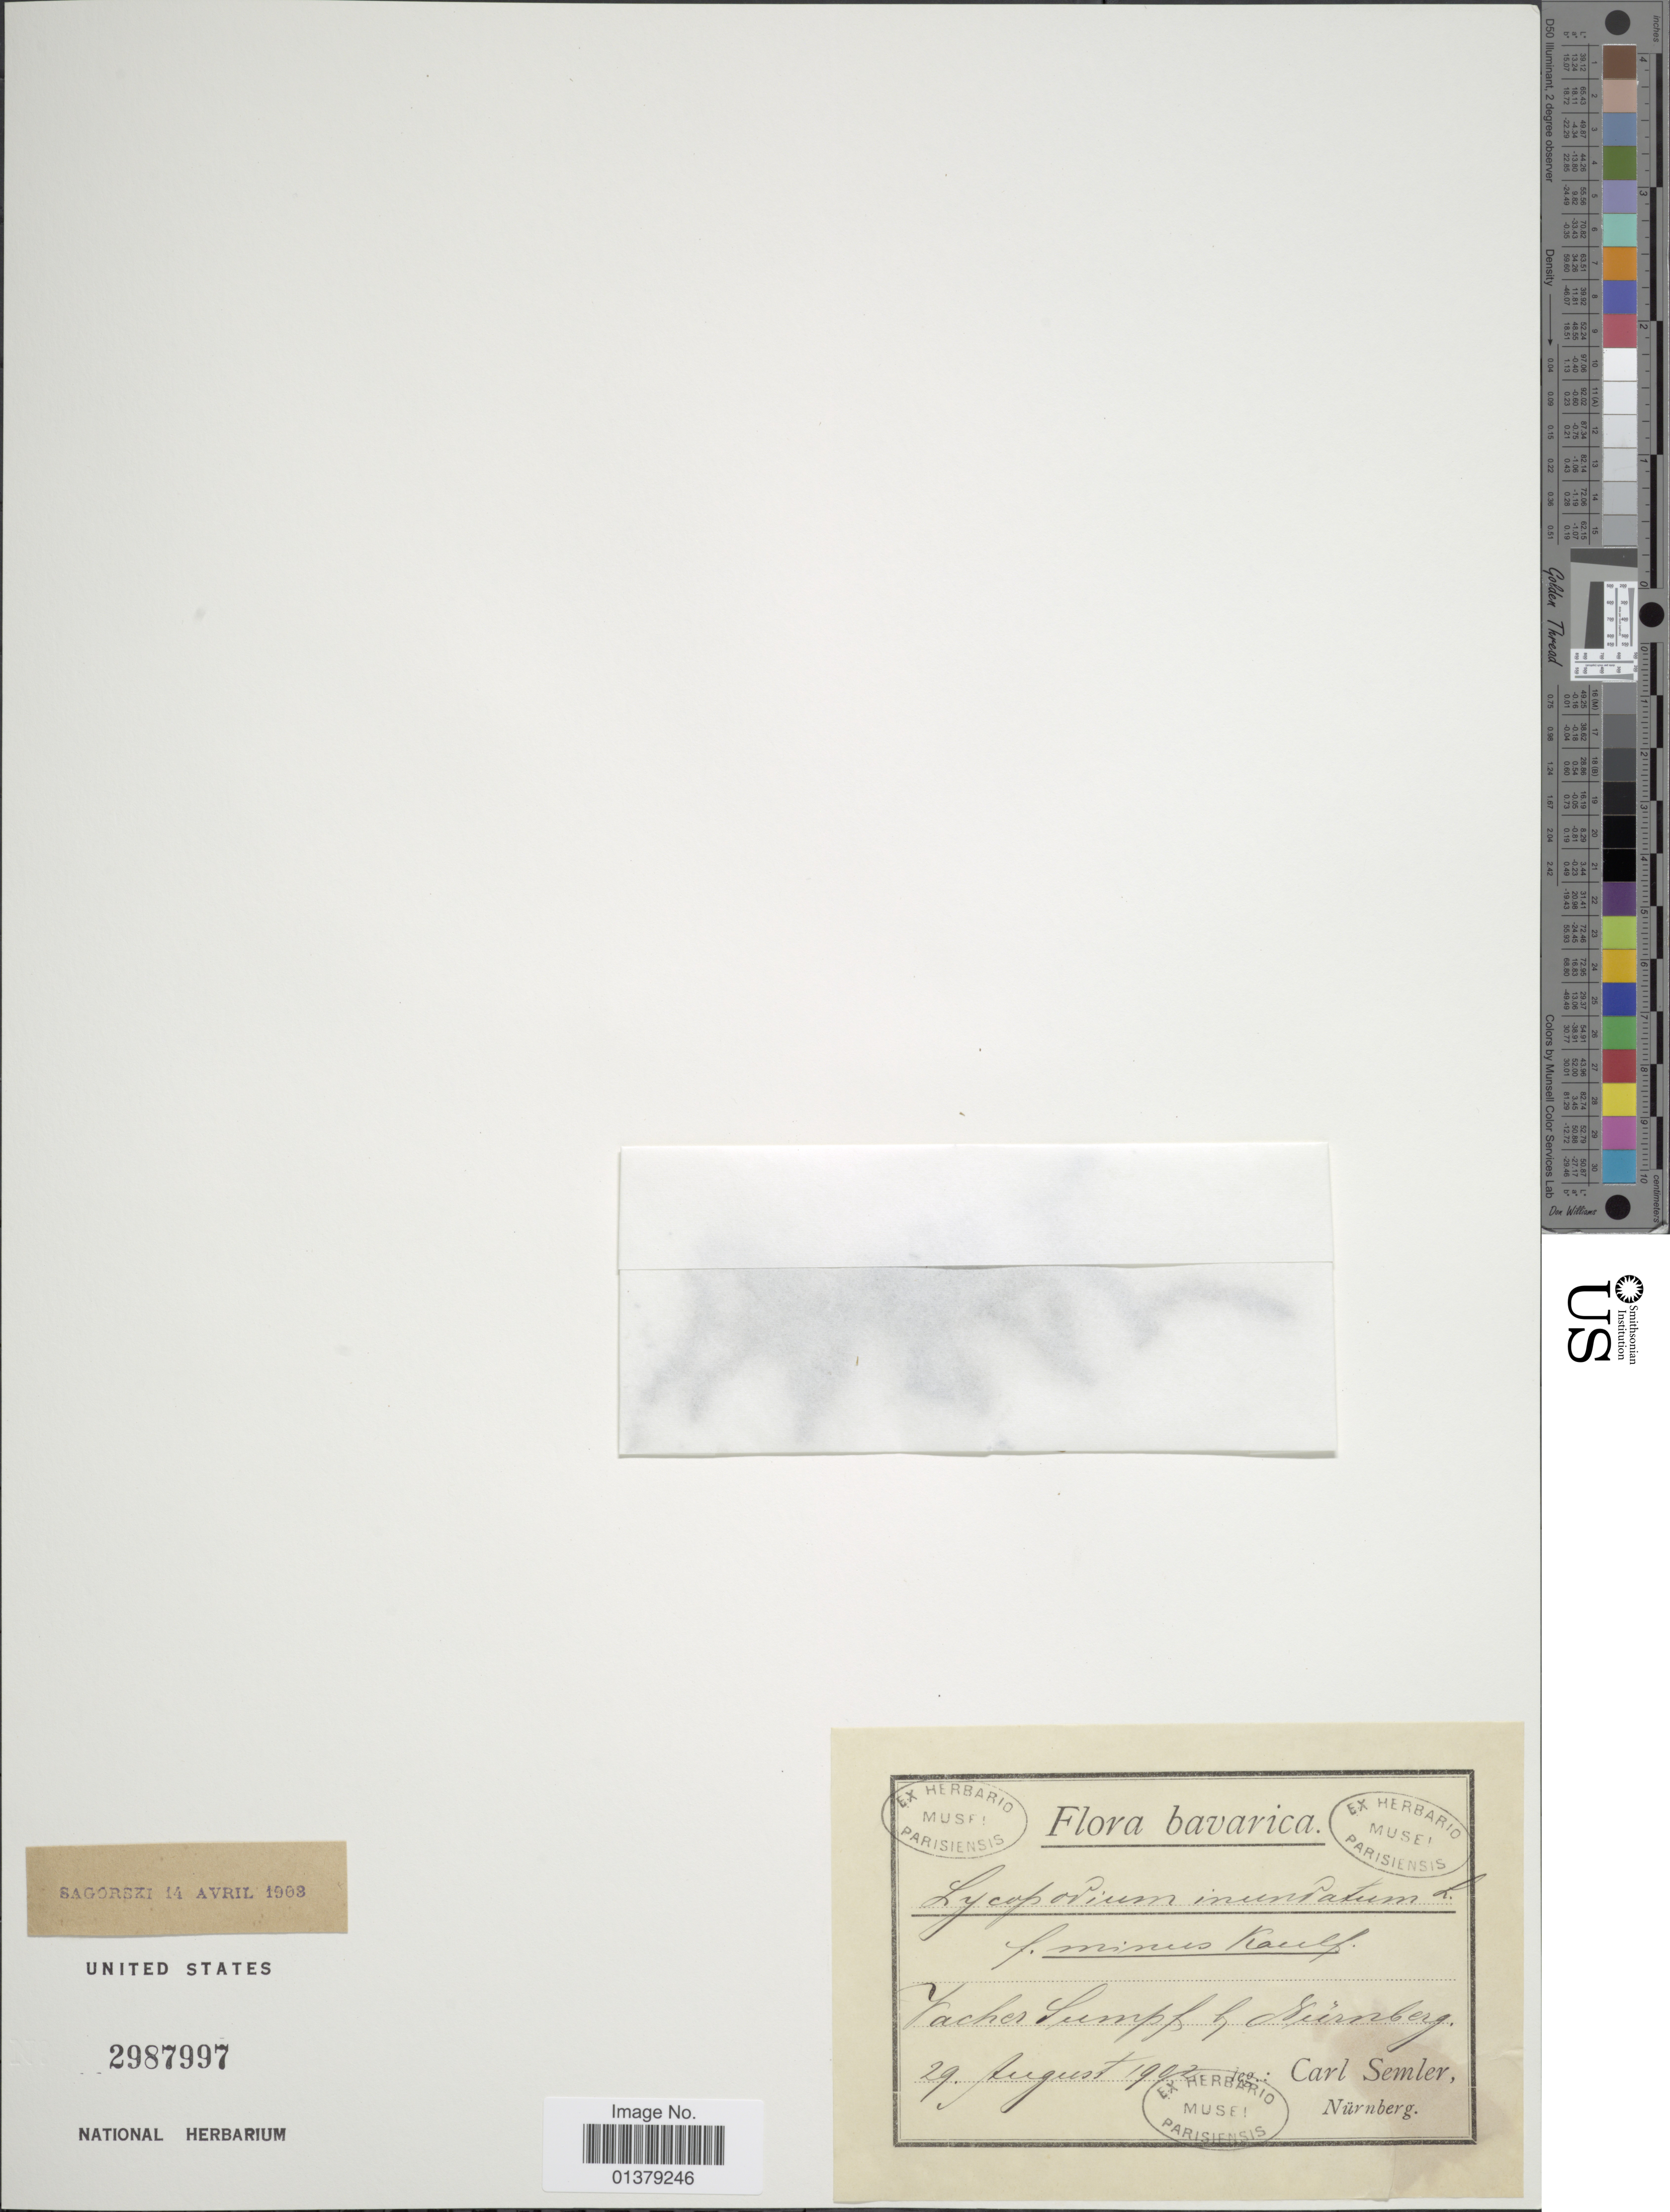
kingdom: Plantae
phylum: Tracheophyta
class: Lycopodiopsida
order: Lycopodiales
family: Lycopodiaceae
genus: Lycopodiella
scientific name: Lycopodiella inundata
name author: (L.) Holub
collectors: C. Semler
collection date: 1902-08-29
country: Germany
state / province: Bayern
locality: Bavarica, Vacher Sumpf & Nüremberg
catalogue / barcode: US 2987997